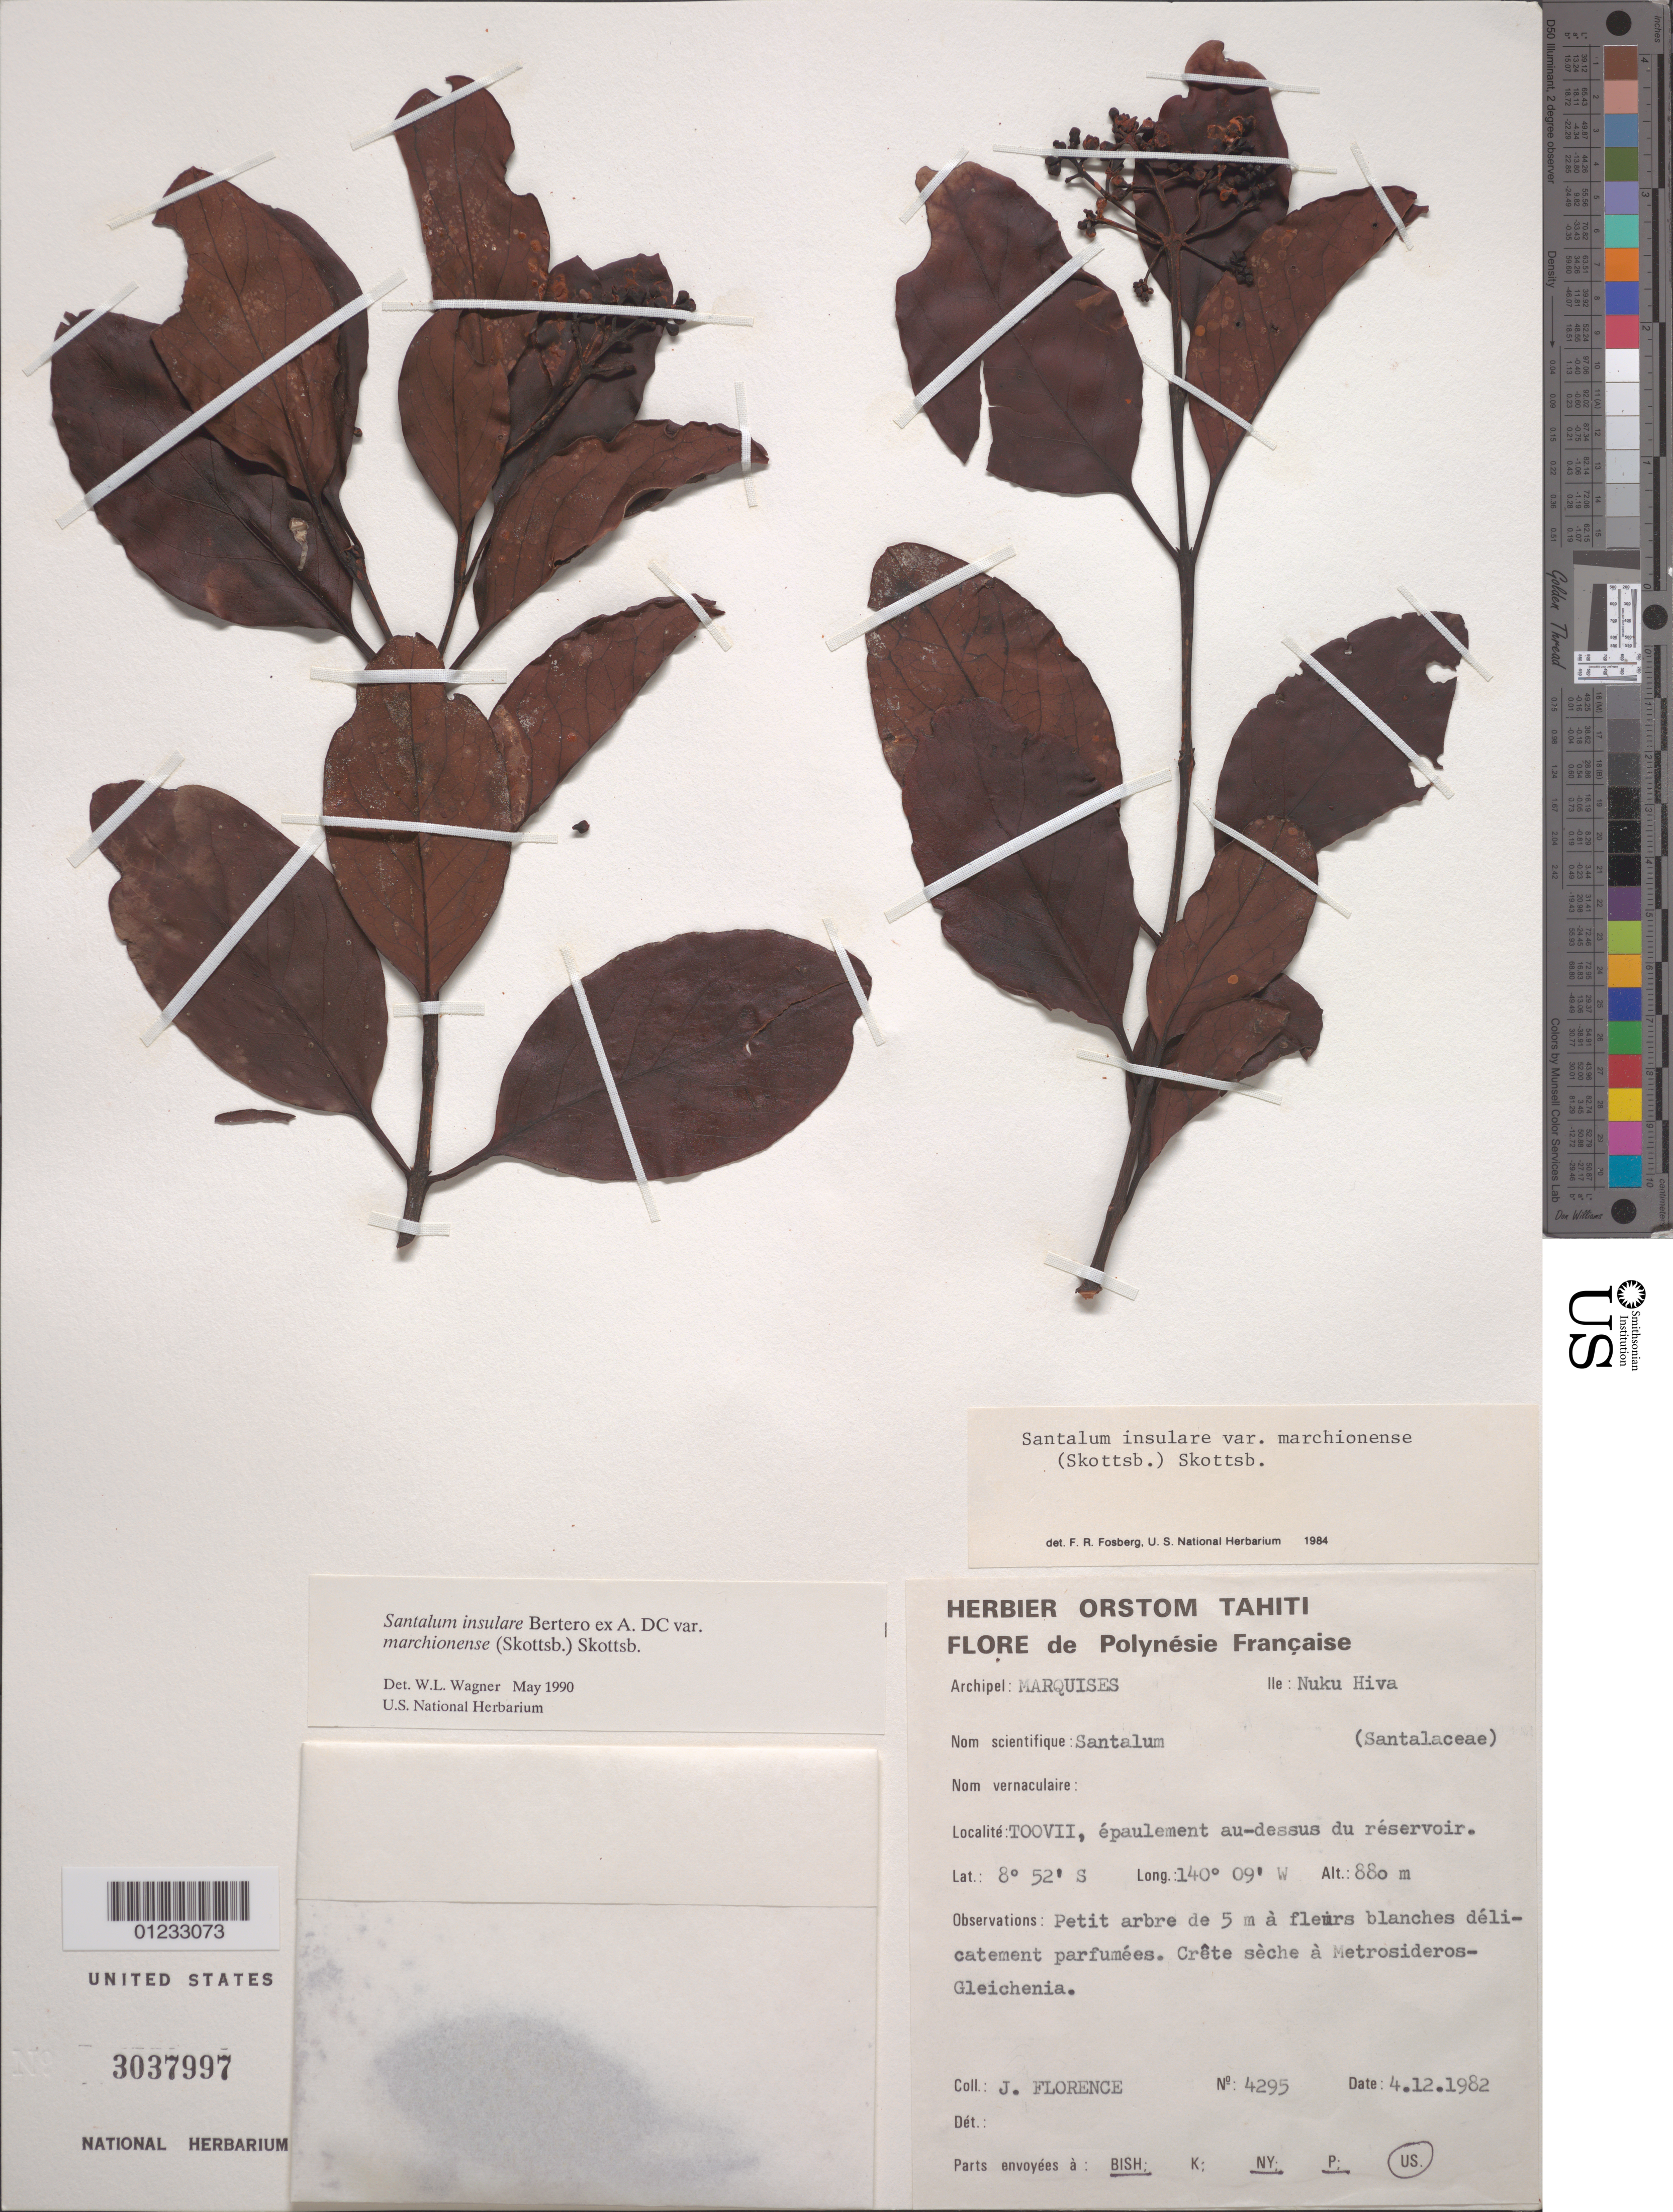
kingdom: Plantae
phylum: Tracheophyta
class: Magnoliopsida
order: Santalales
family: Santalaceae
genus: Santalum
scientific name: Santalum insulare var. marchionense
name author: (Skottsb.) Skottsb.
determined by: Wagner, W. L., (BOT), Smithsonian Institution - National Museum of Natural History (UNITED STATES)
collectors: J. Florence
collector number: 4295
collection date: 1982-12-04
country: French Polynesia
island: Nuku Hiva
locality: Toovii, épaulement au-dessus du réservoir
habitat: Crête sèche à Metrosideros-Gleichenia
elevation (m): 880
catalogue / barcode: US 3037997